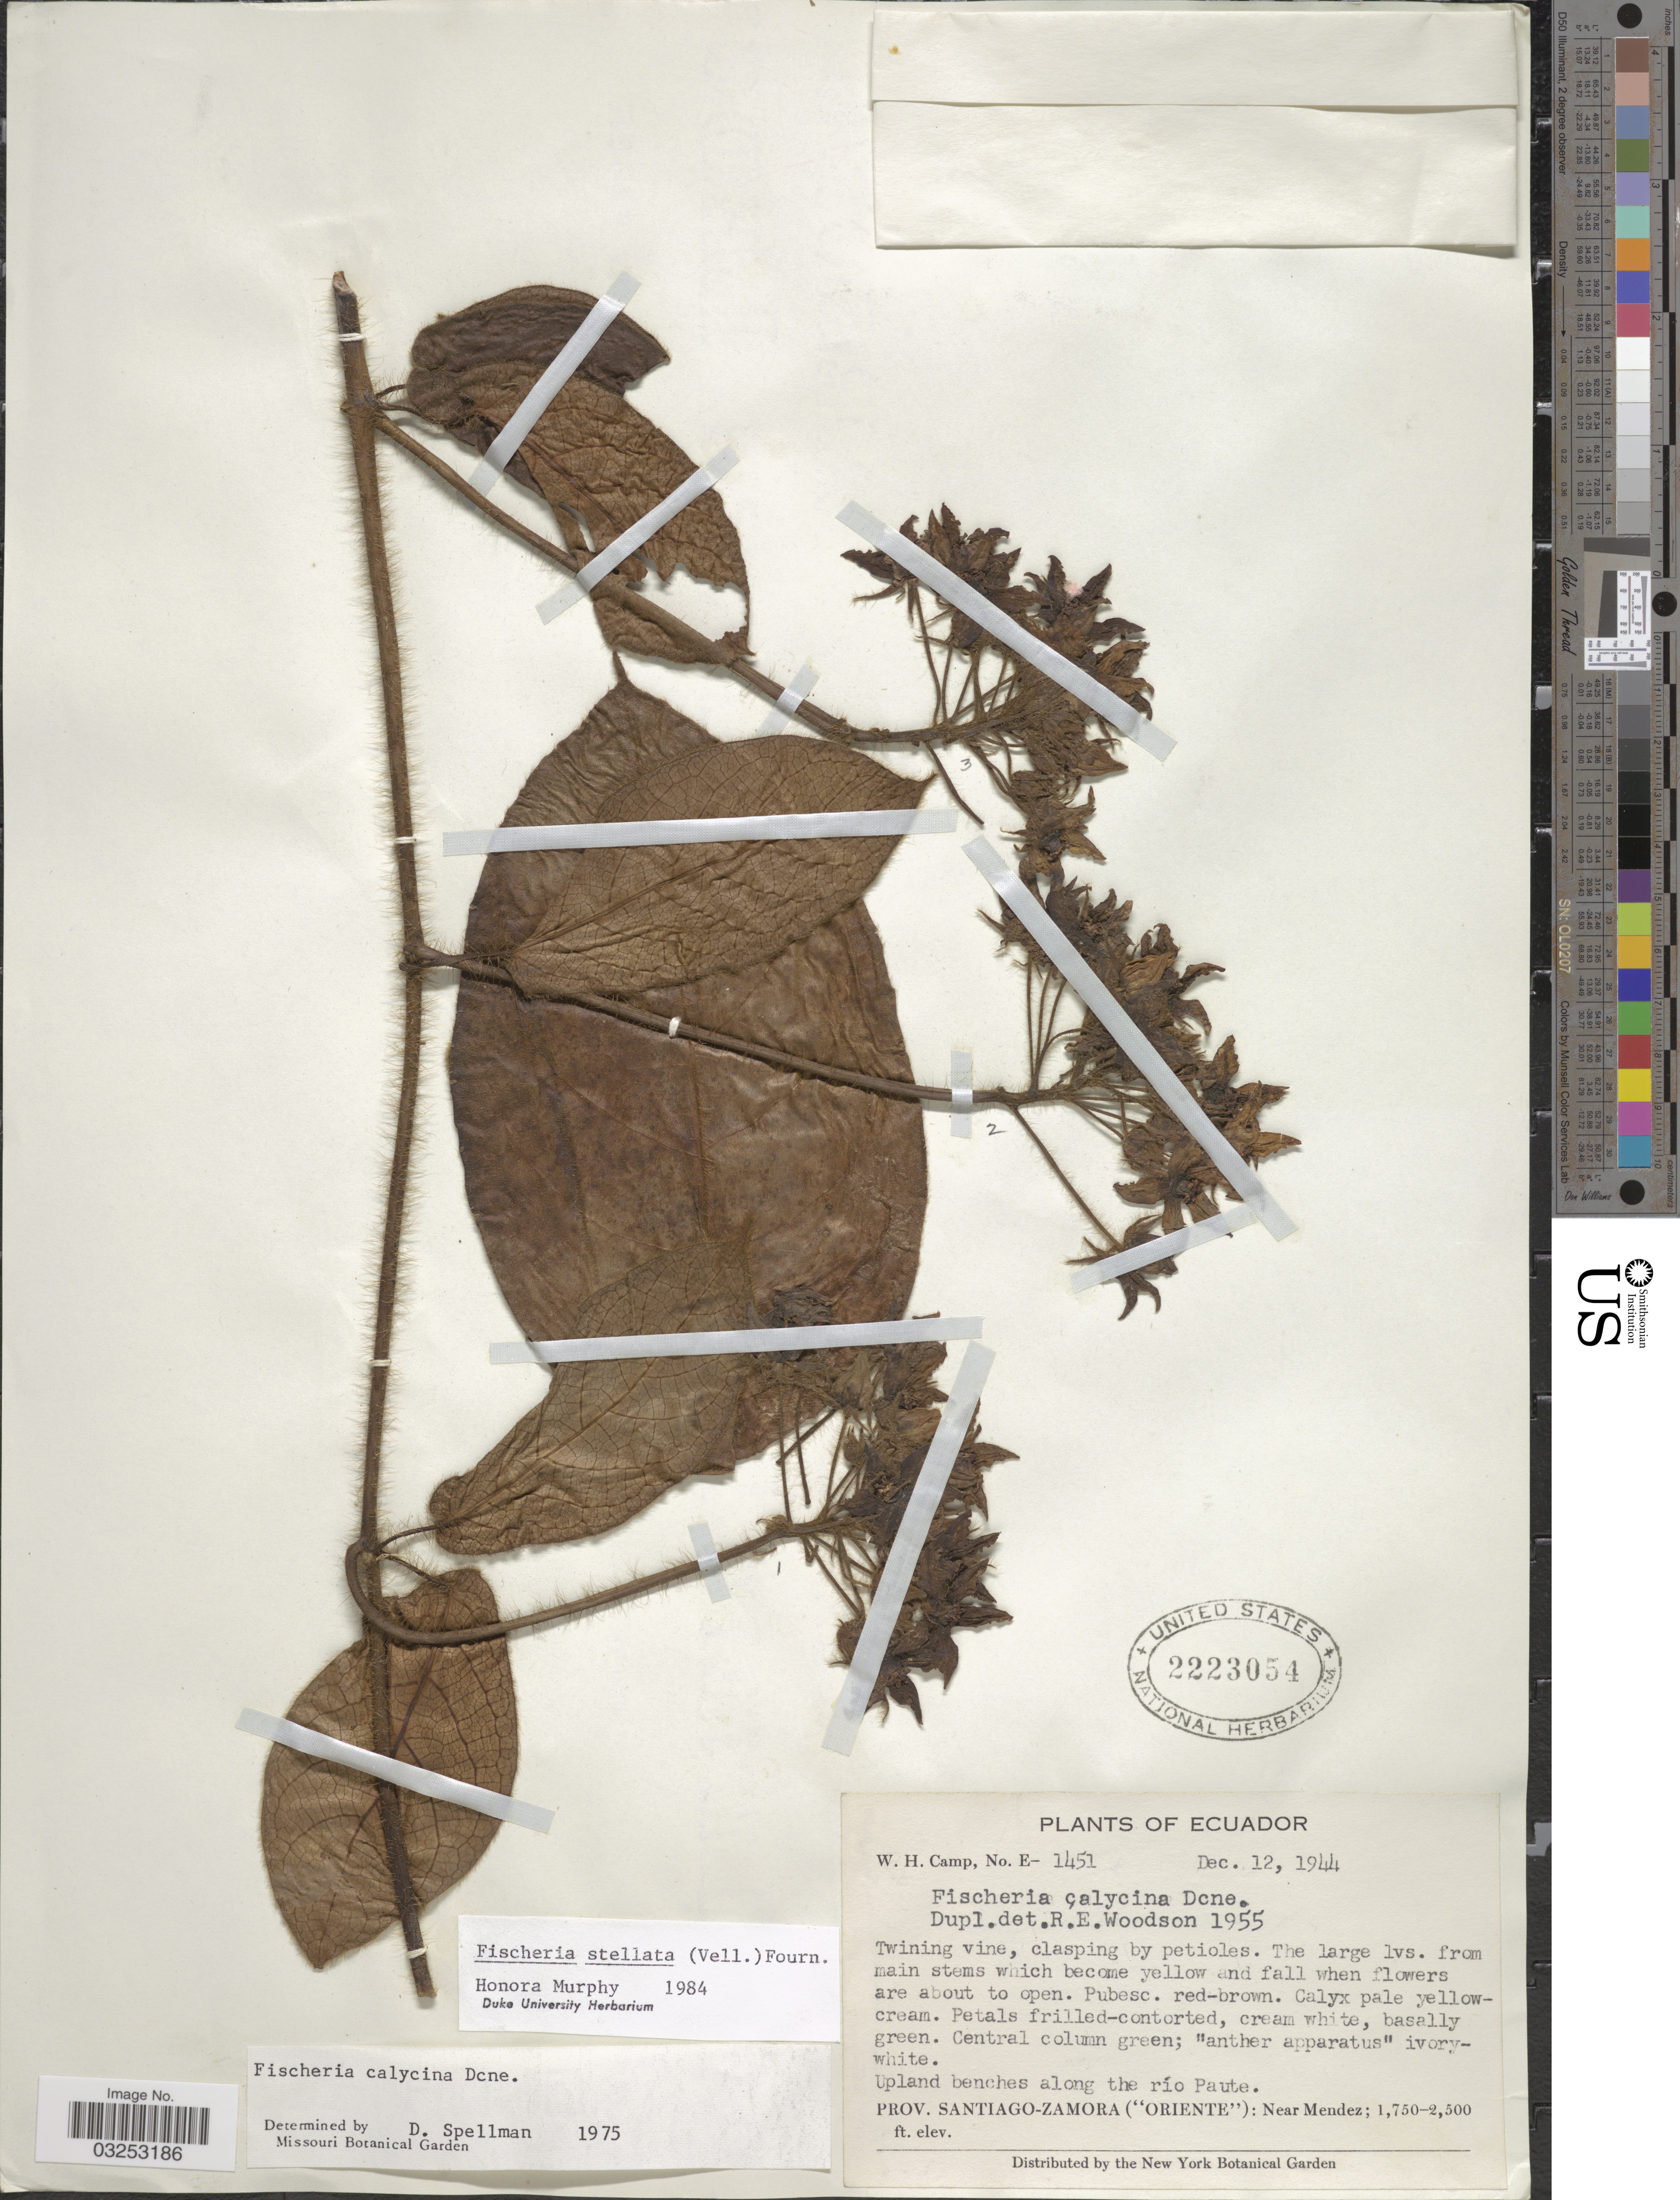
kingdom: Plantae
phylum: Tracheophyta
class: Magnoliopsida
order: Gentianales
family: Apocynaceae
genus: Fischeria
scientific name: Fischeria stellata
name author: (Vell.) E. Fourn.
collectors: W. H. Camp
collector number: E-1451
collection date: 1944-12-12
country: Ecuador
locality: Upland benches along the río Paute. Prov. Santiago-Zamora ("Oriente"): Near Mendez.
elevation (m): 533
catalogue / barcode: US 2223054